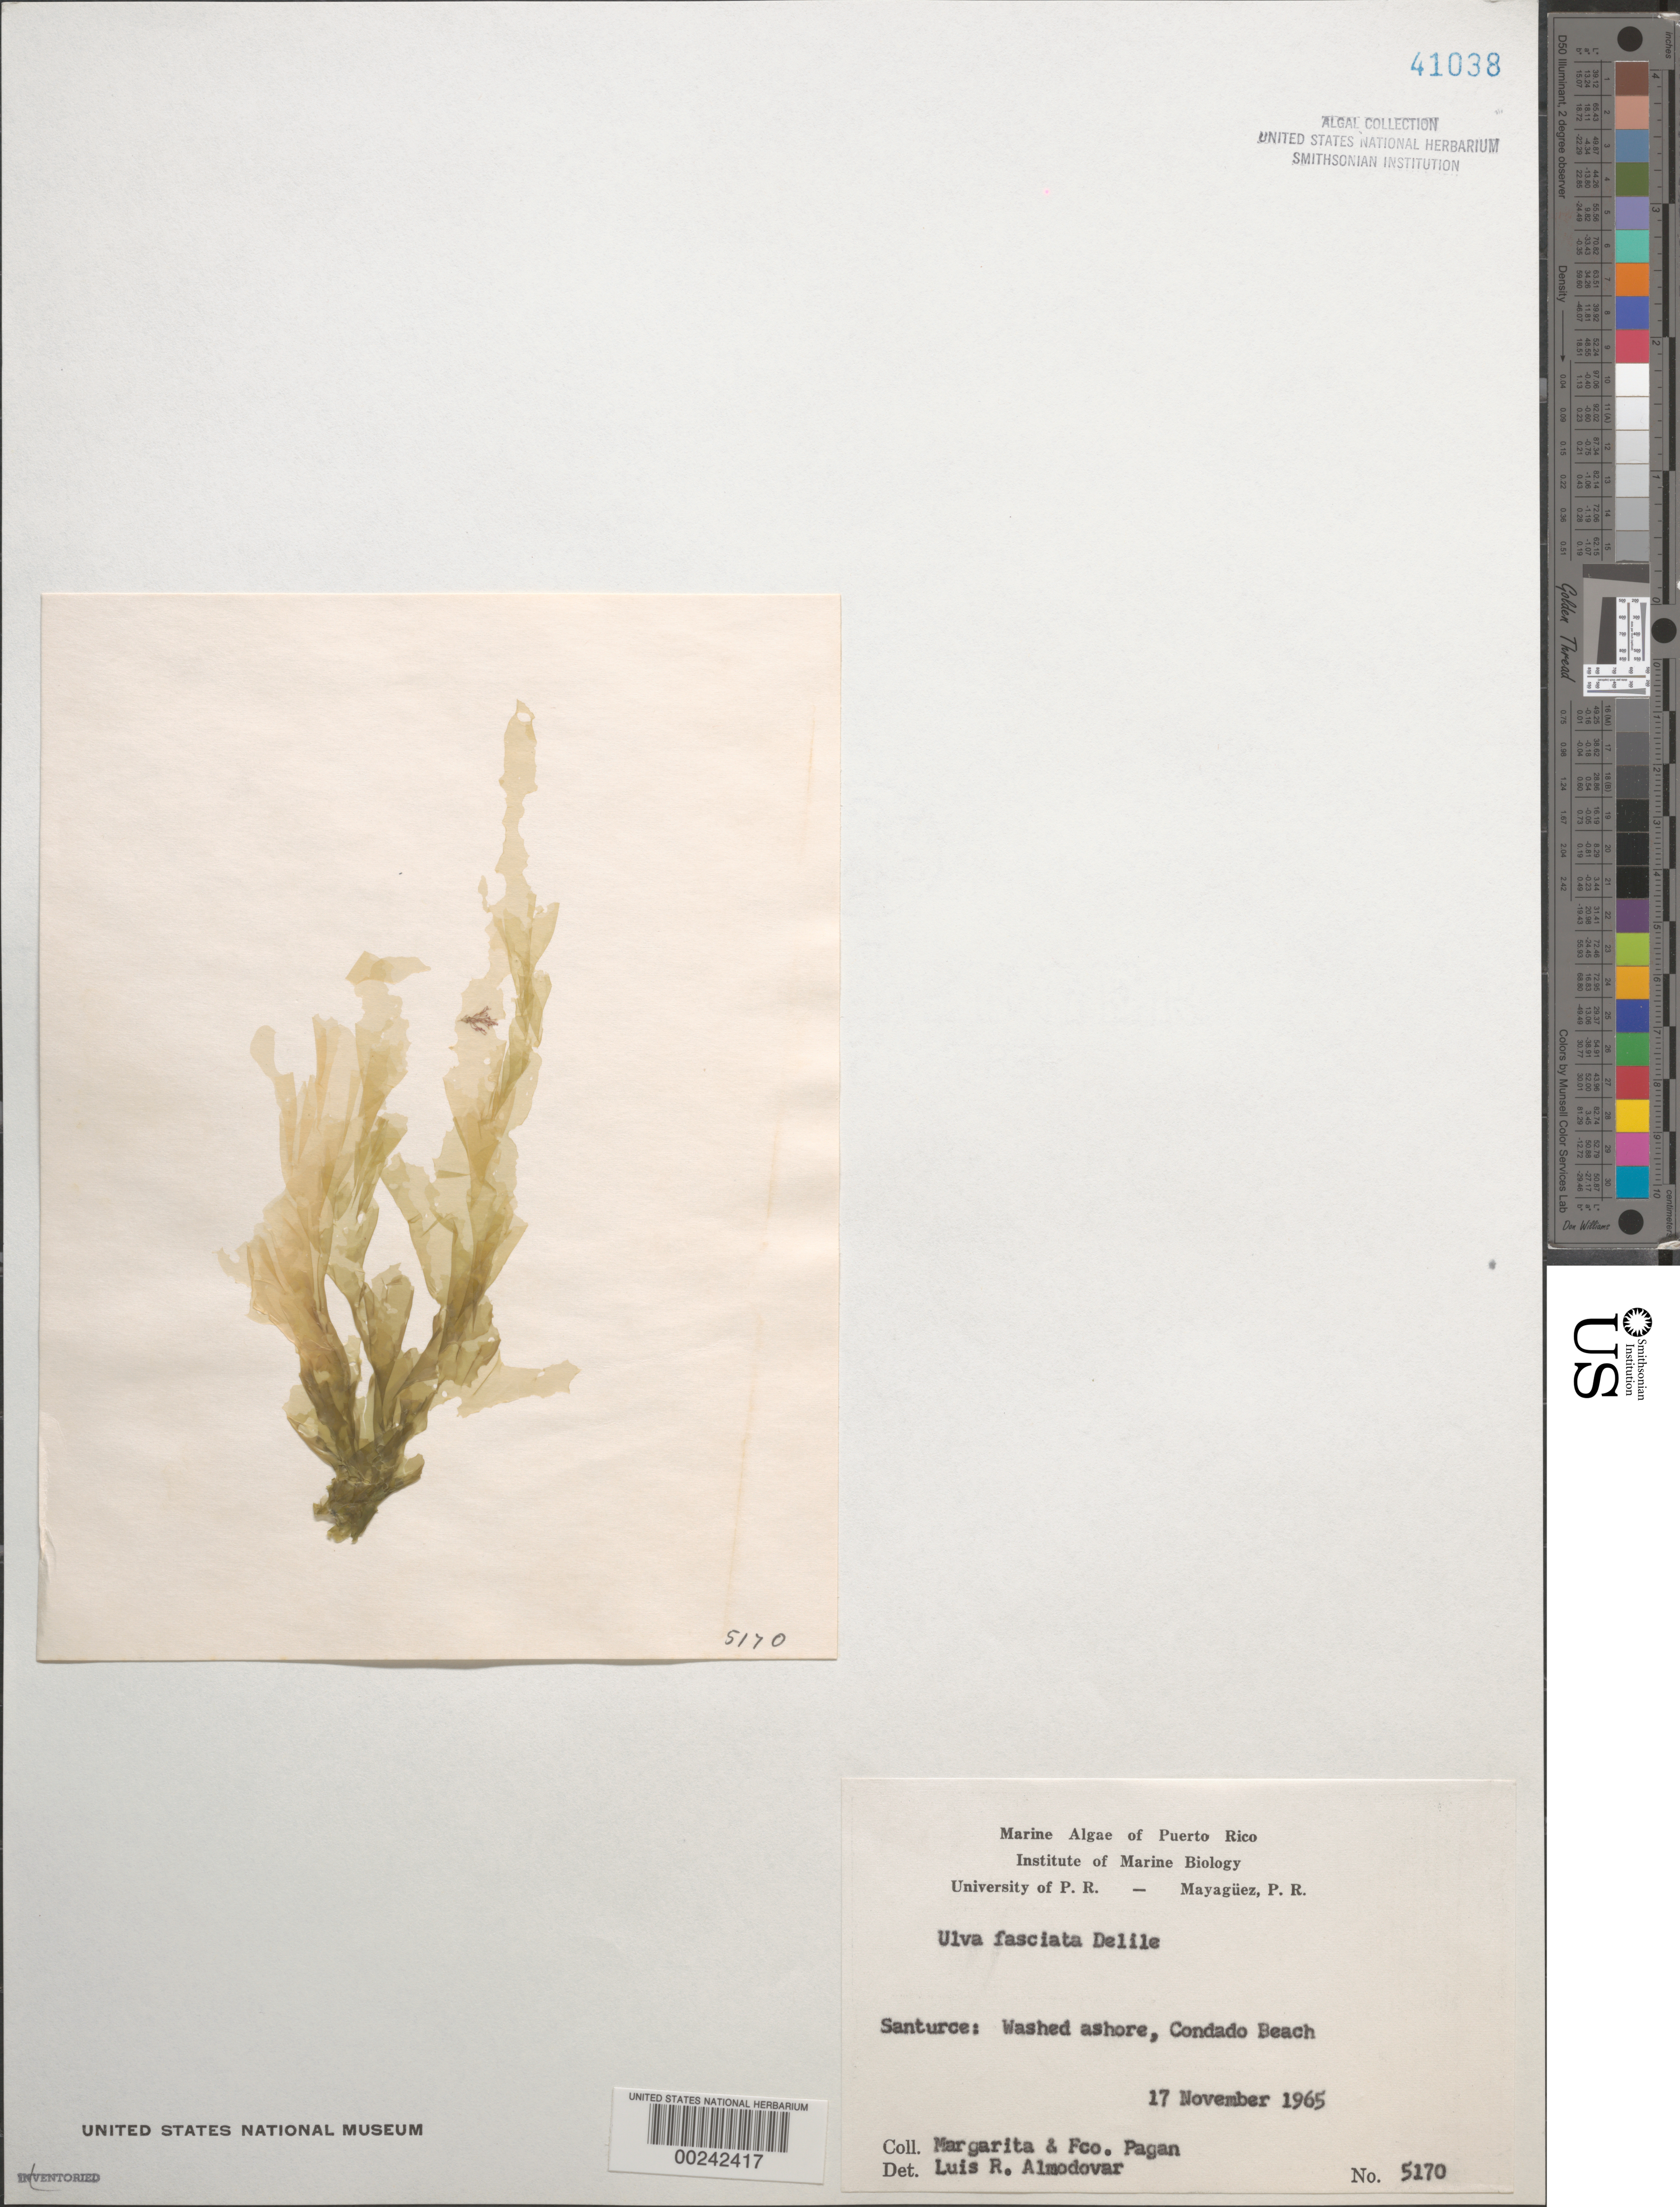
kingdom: Plantae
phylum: Chlorophyta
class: Ulvophyceae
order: Ulvales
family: Ulvaceae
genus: Ulva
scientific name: Ulva lactuca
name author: L.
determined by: Algae name updating Project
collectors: M. Pagan & F. Pagan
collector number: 5170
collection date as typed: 17 Nov 1965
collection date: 1965-11-17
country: Puerto Rico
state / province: San Juan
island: Puerto Rico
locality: Santurce, Condado Beach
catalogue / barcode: US 41038